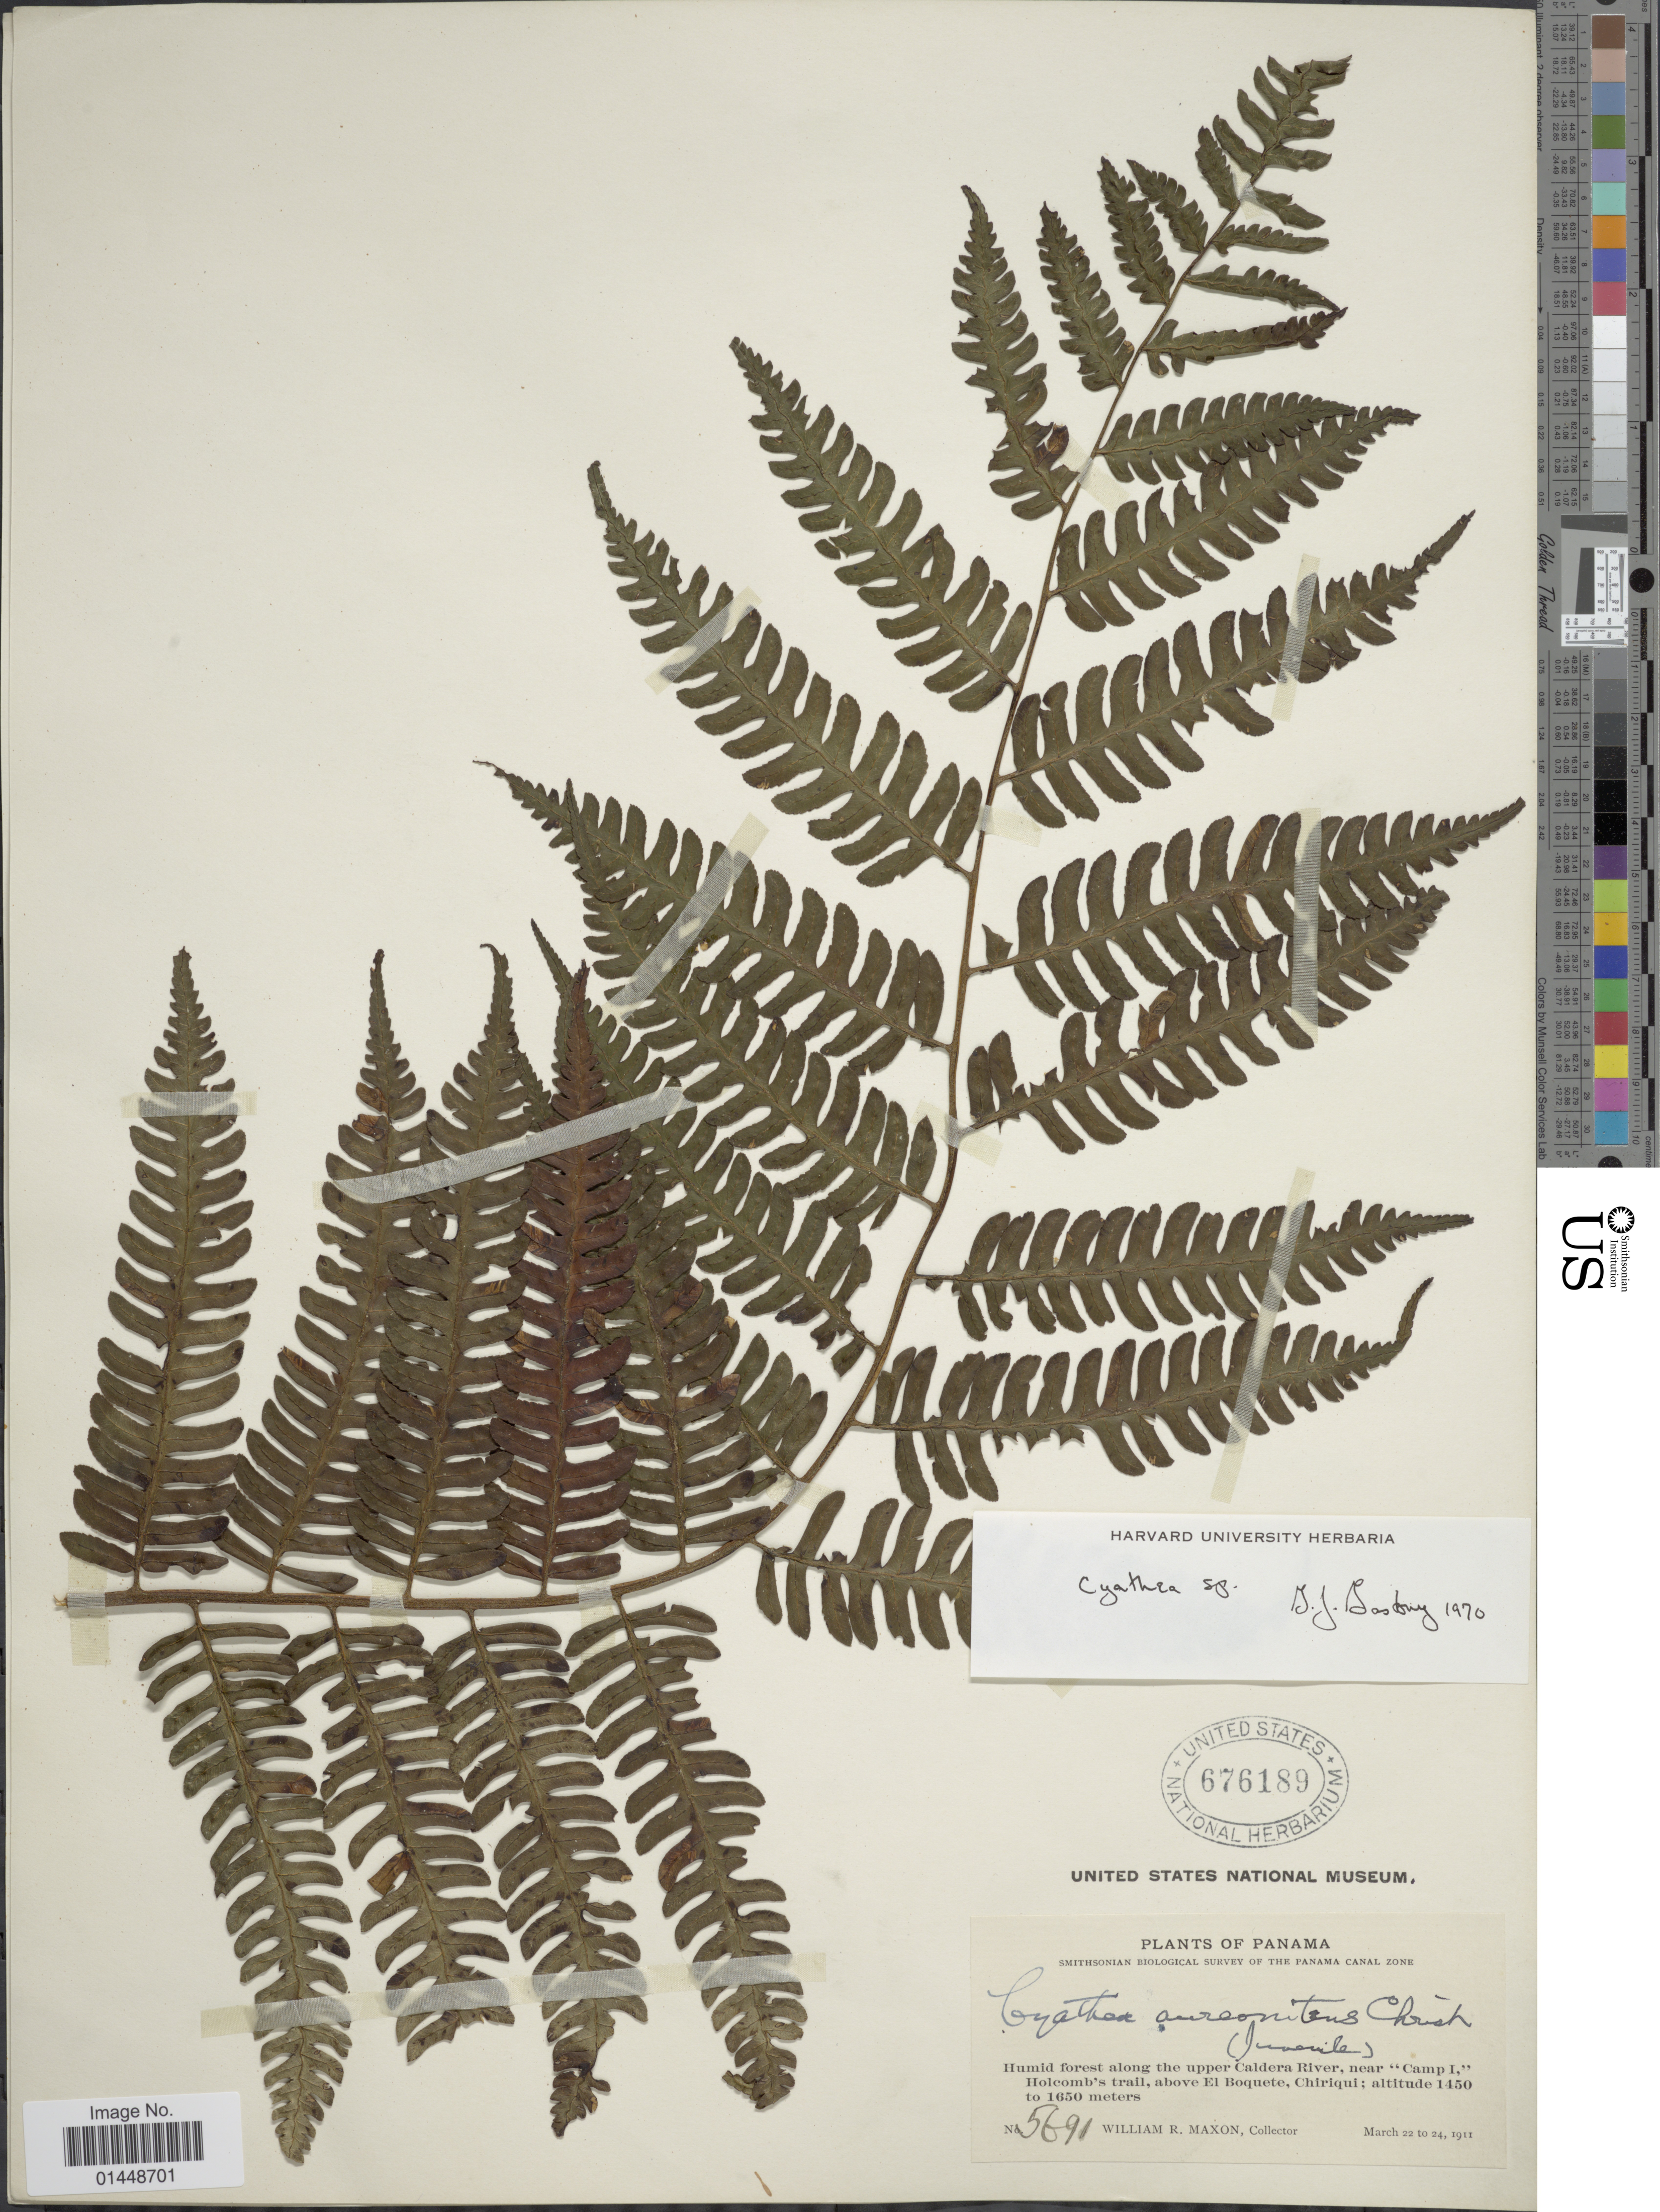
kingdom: Plantae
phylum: Tracheophyta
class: Polypodiopsida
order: Cyatheales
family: Cyatheaceae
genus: Cyathea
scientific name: Cyathea divergens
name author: Kunze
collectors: W. R. Maxon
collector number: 5691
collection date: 1911-03-22/1911-03-24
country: Panama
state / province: Chiriqui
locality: Humid forest along the upper Caldera River, near "Camp I", Holcomb's trail, above El Boquete, Chiriqui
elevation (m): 1450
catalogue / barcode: US 676189